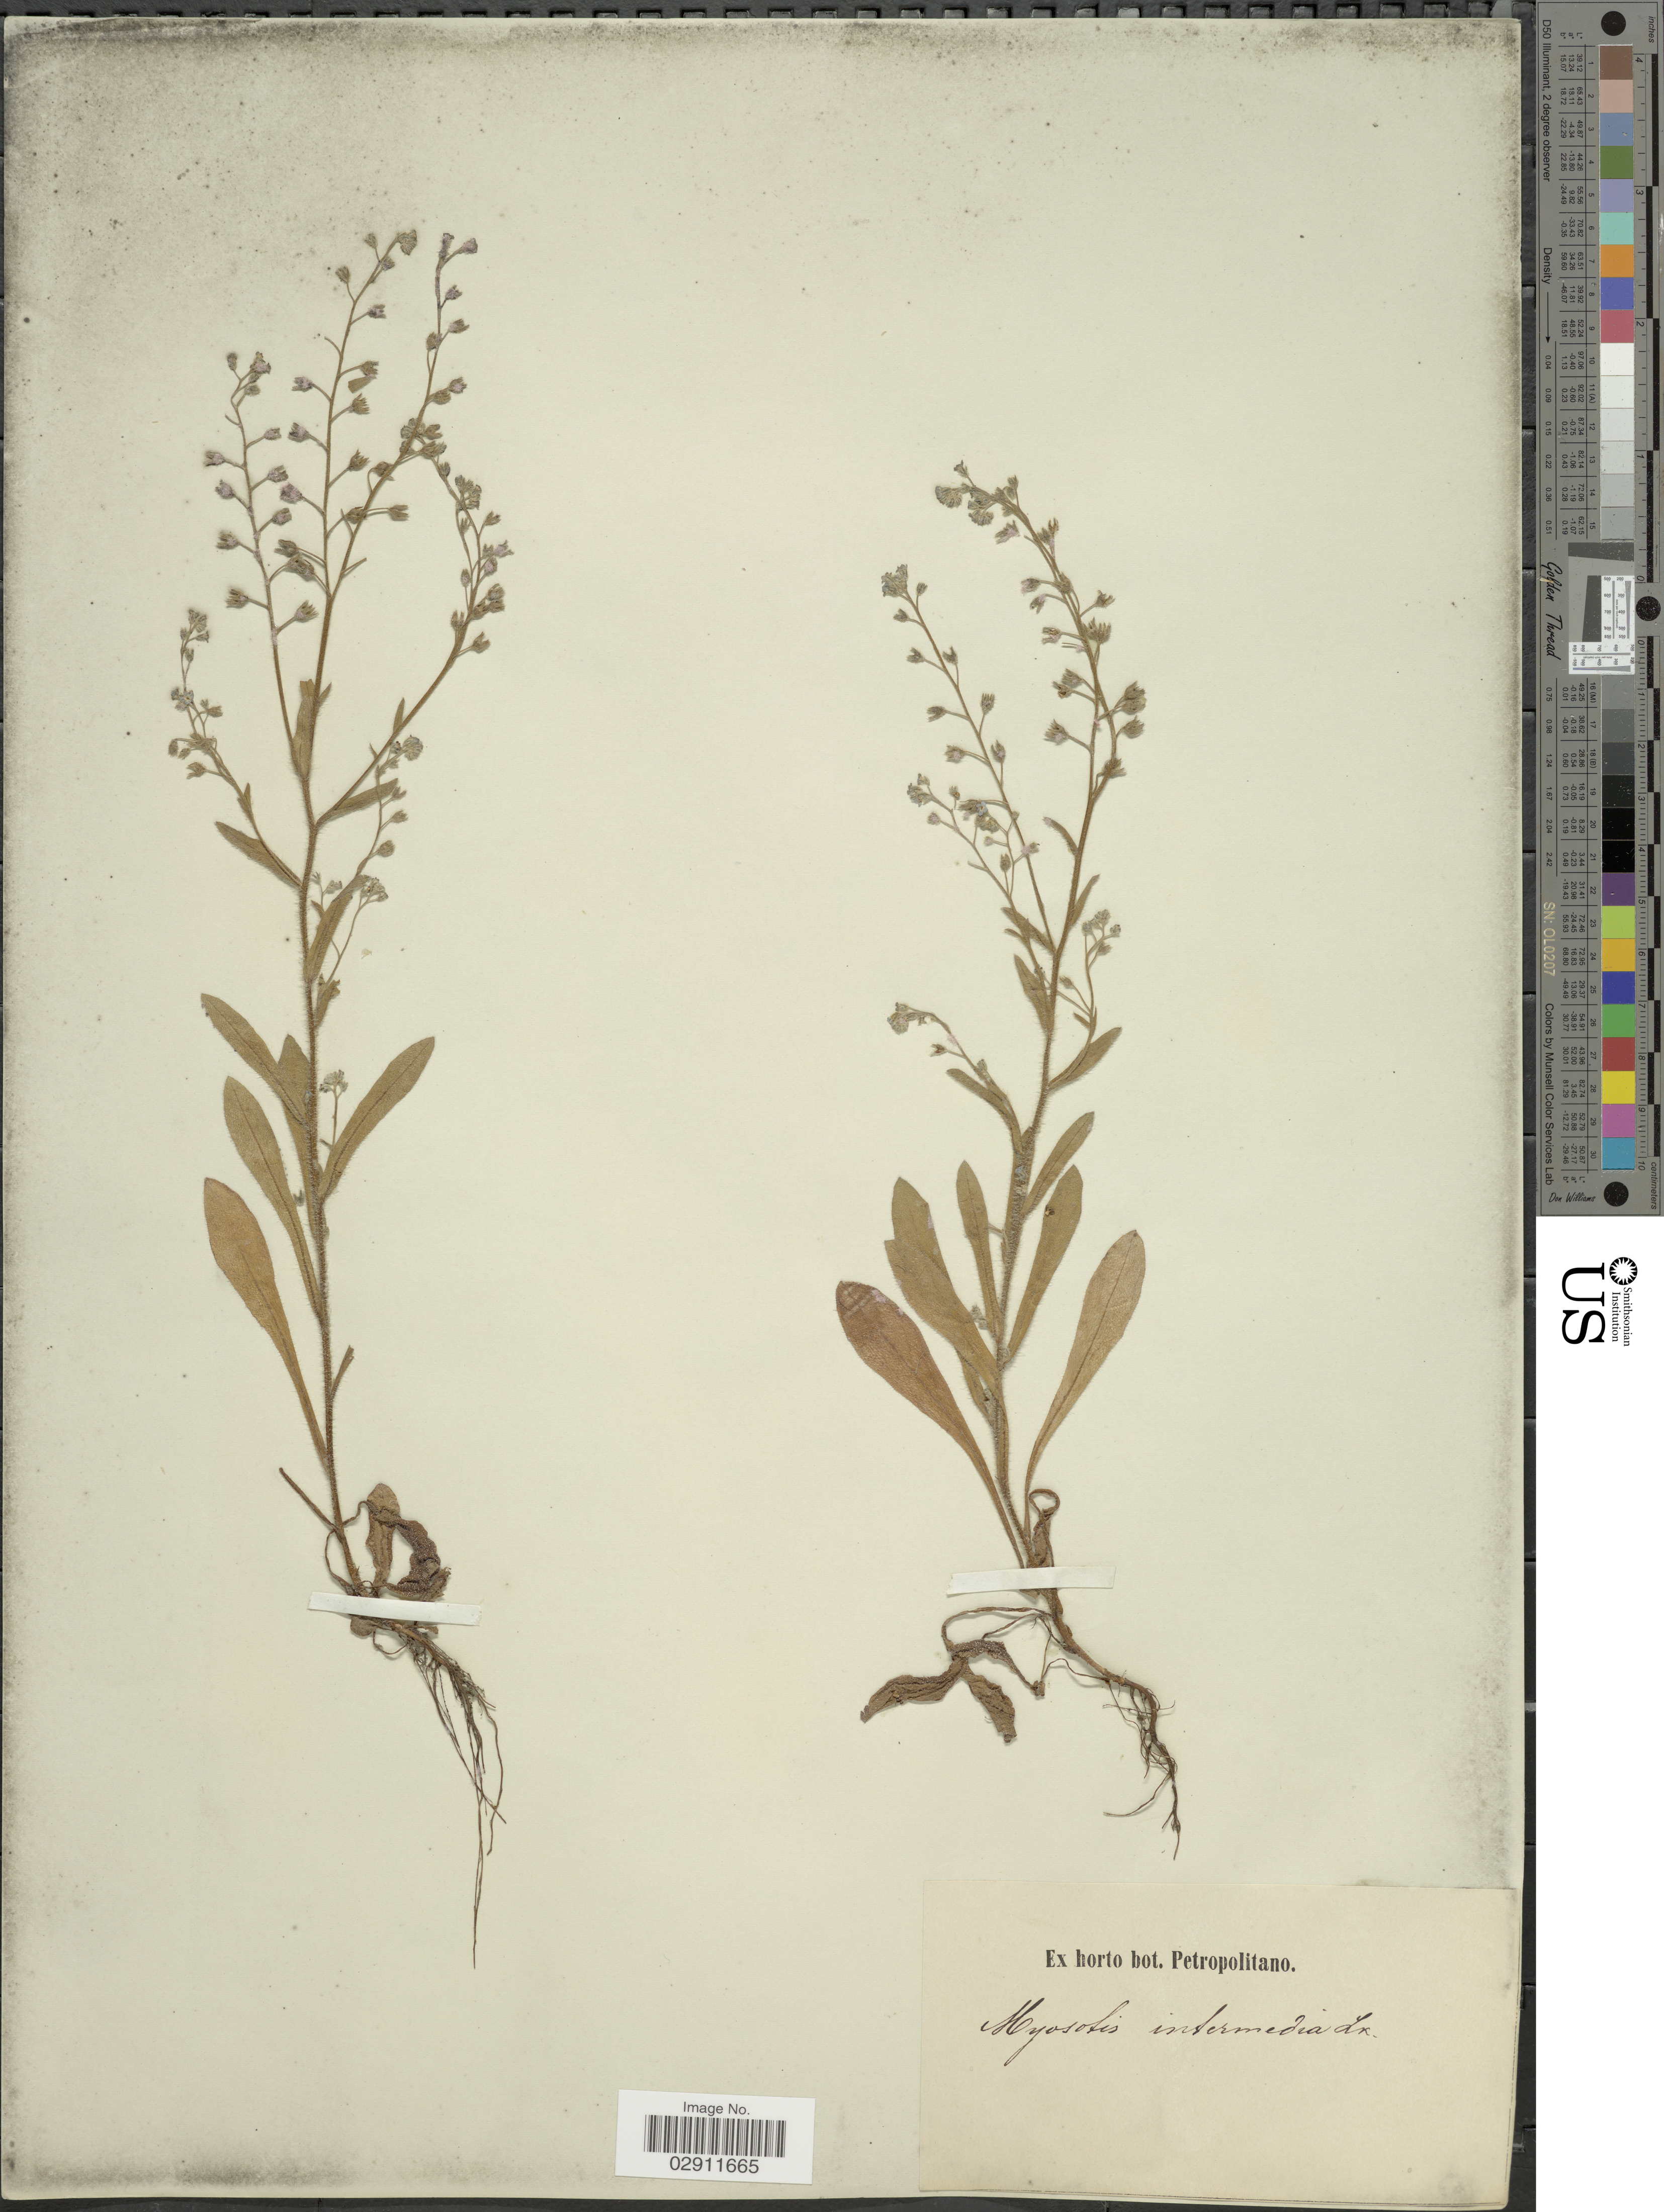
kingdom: Plantae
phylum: Tracheophyta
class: Magnoliopsida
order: Boraginales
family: Boraginaceae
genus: Myosotis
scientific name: Myosotis intermedia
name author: Link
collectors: ex Horto Bot. Petropolitano